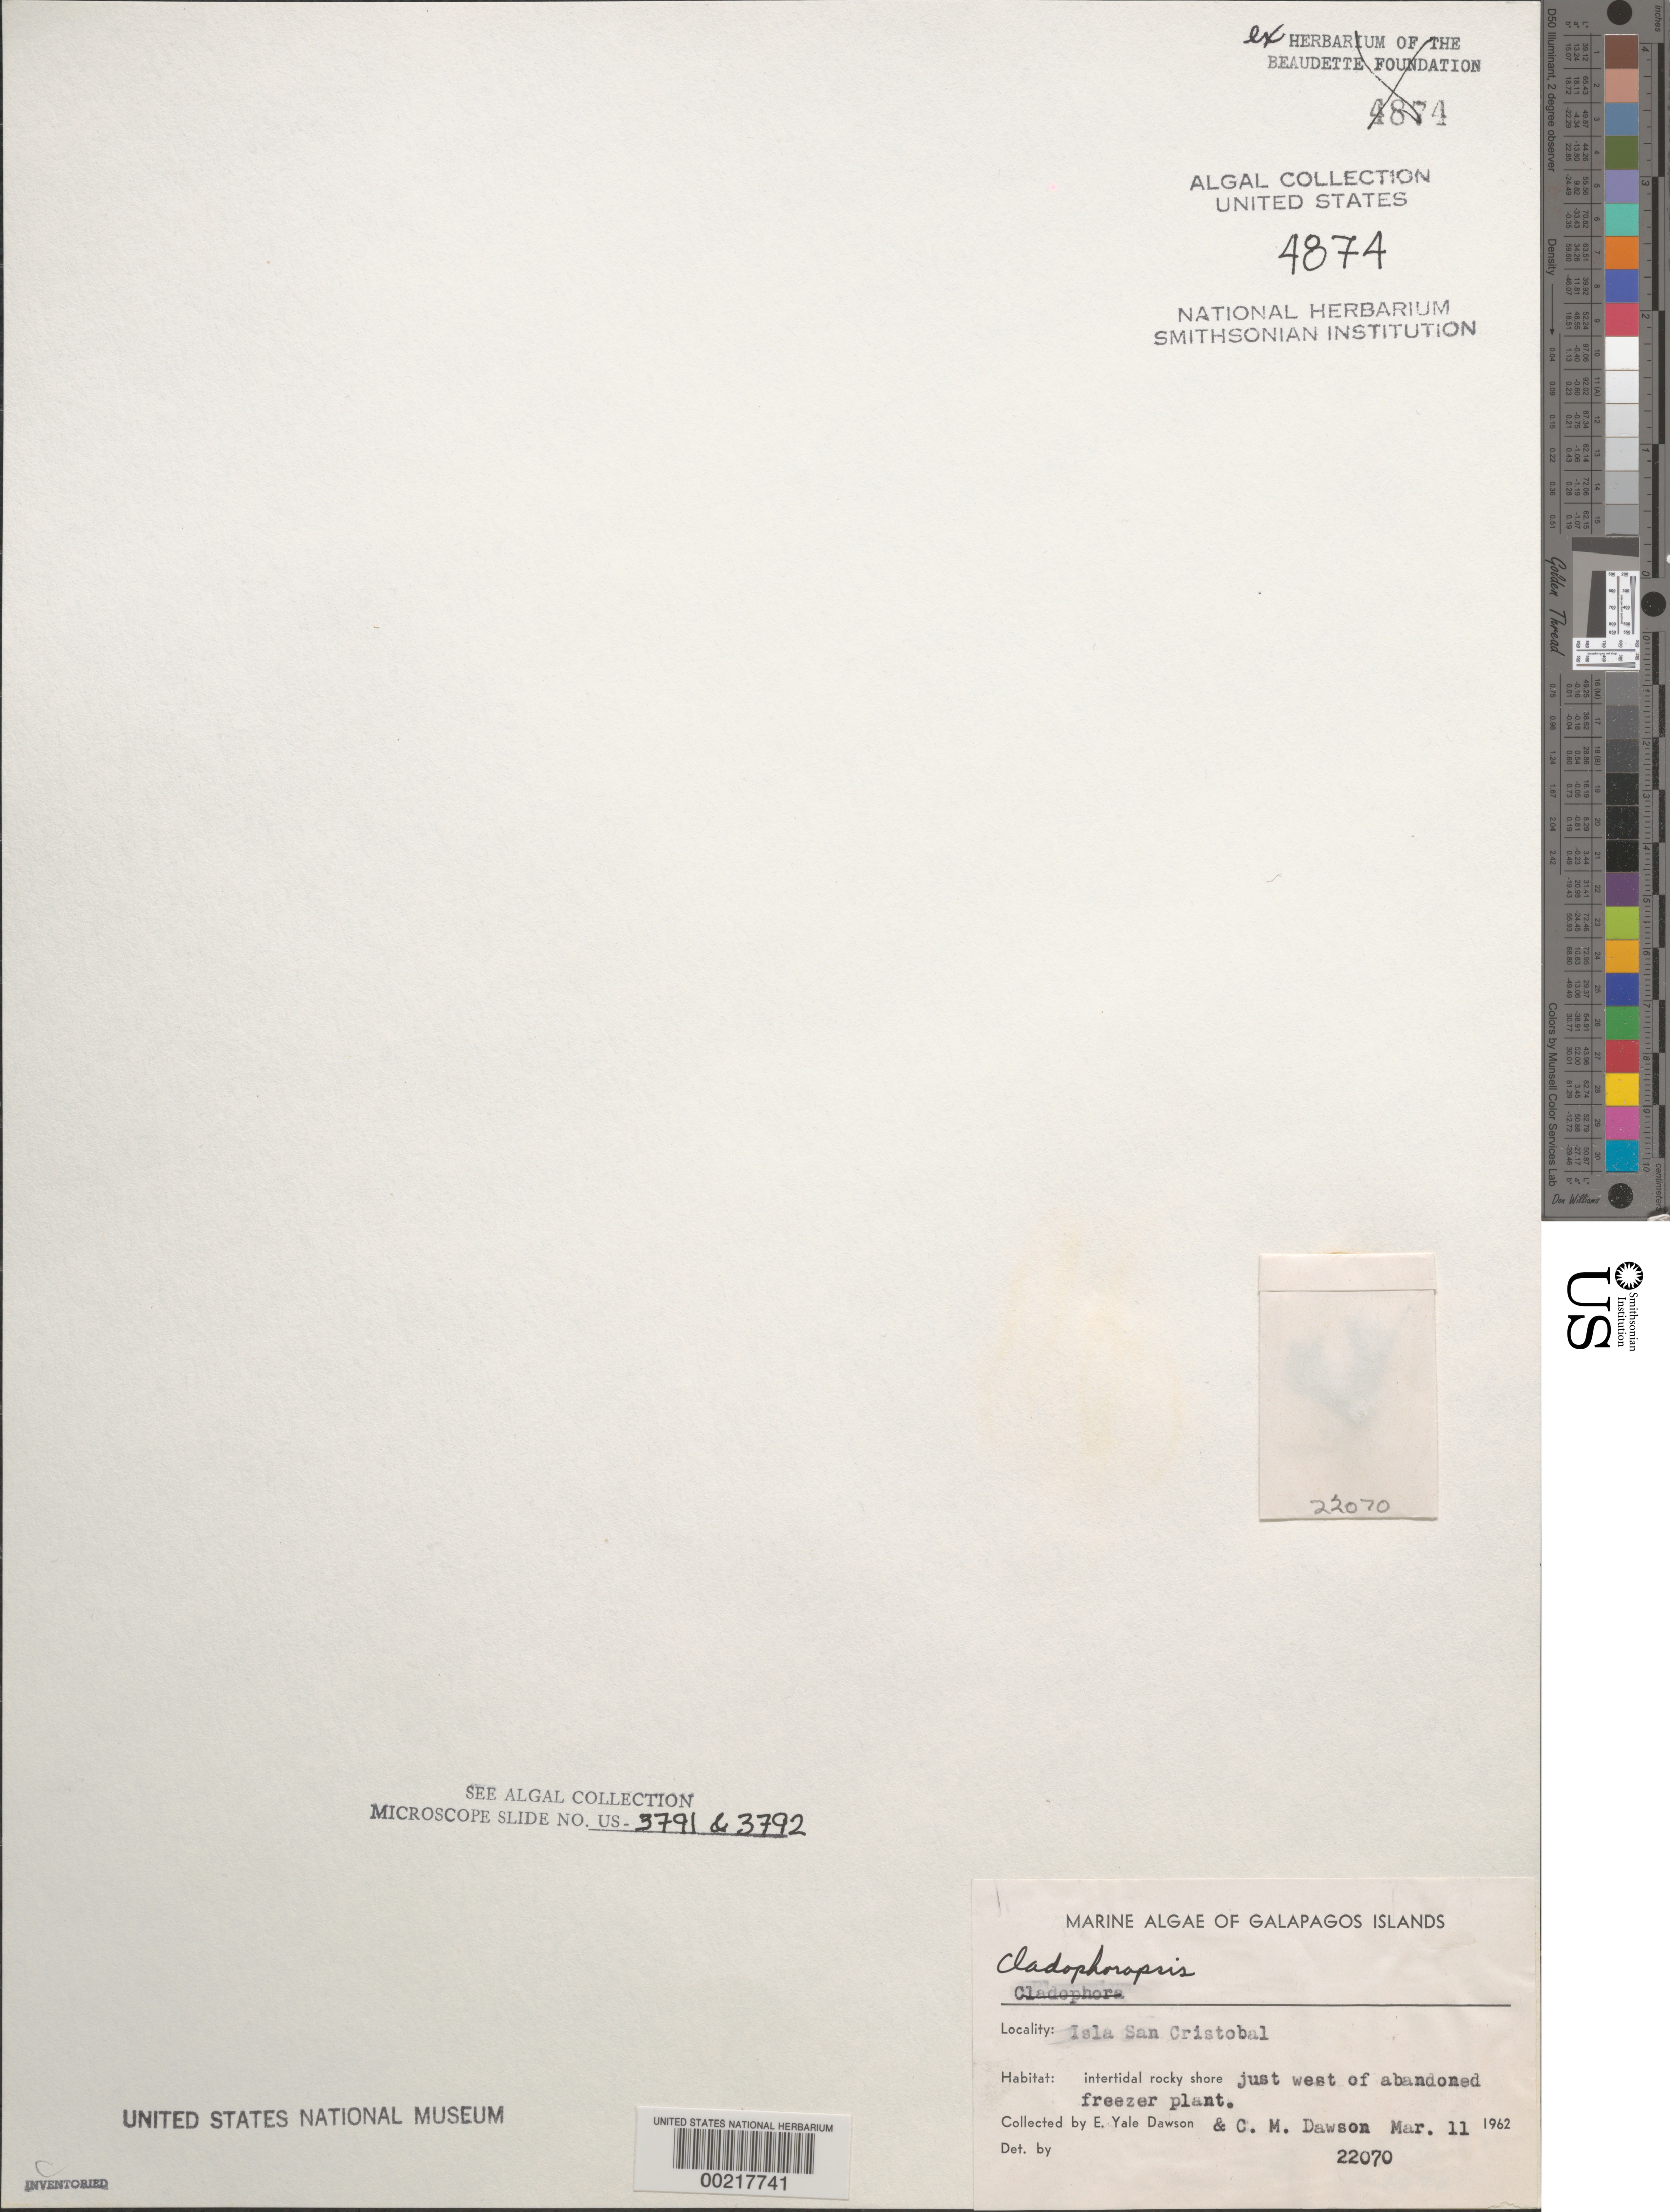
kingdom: Plantae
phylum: Chlorophyta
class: Ulvophyceae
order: Siphonocladales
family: Boodleaceae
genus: Cladophoropsis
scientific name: Cladophoropsis sp.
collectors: E. Y. Dawson & C. M. Dawson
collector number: EYD 22070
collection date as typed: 11 Mar 1962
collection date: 1962-03-11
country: Ecuador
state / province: Colón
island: San Cristóbal [Chatham]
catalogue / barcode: US 4874